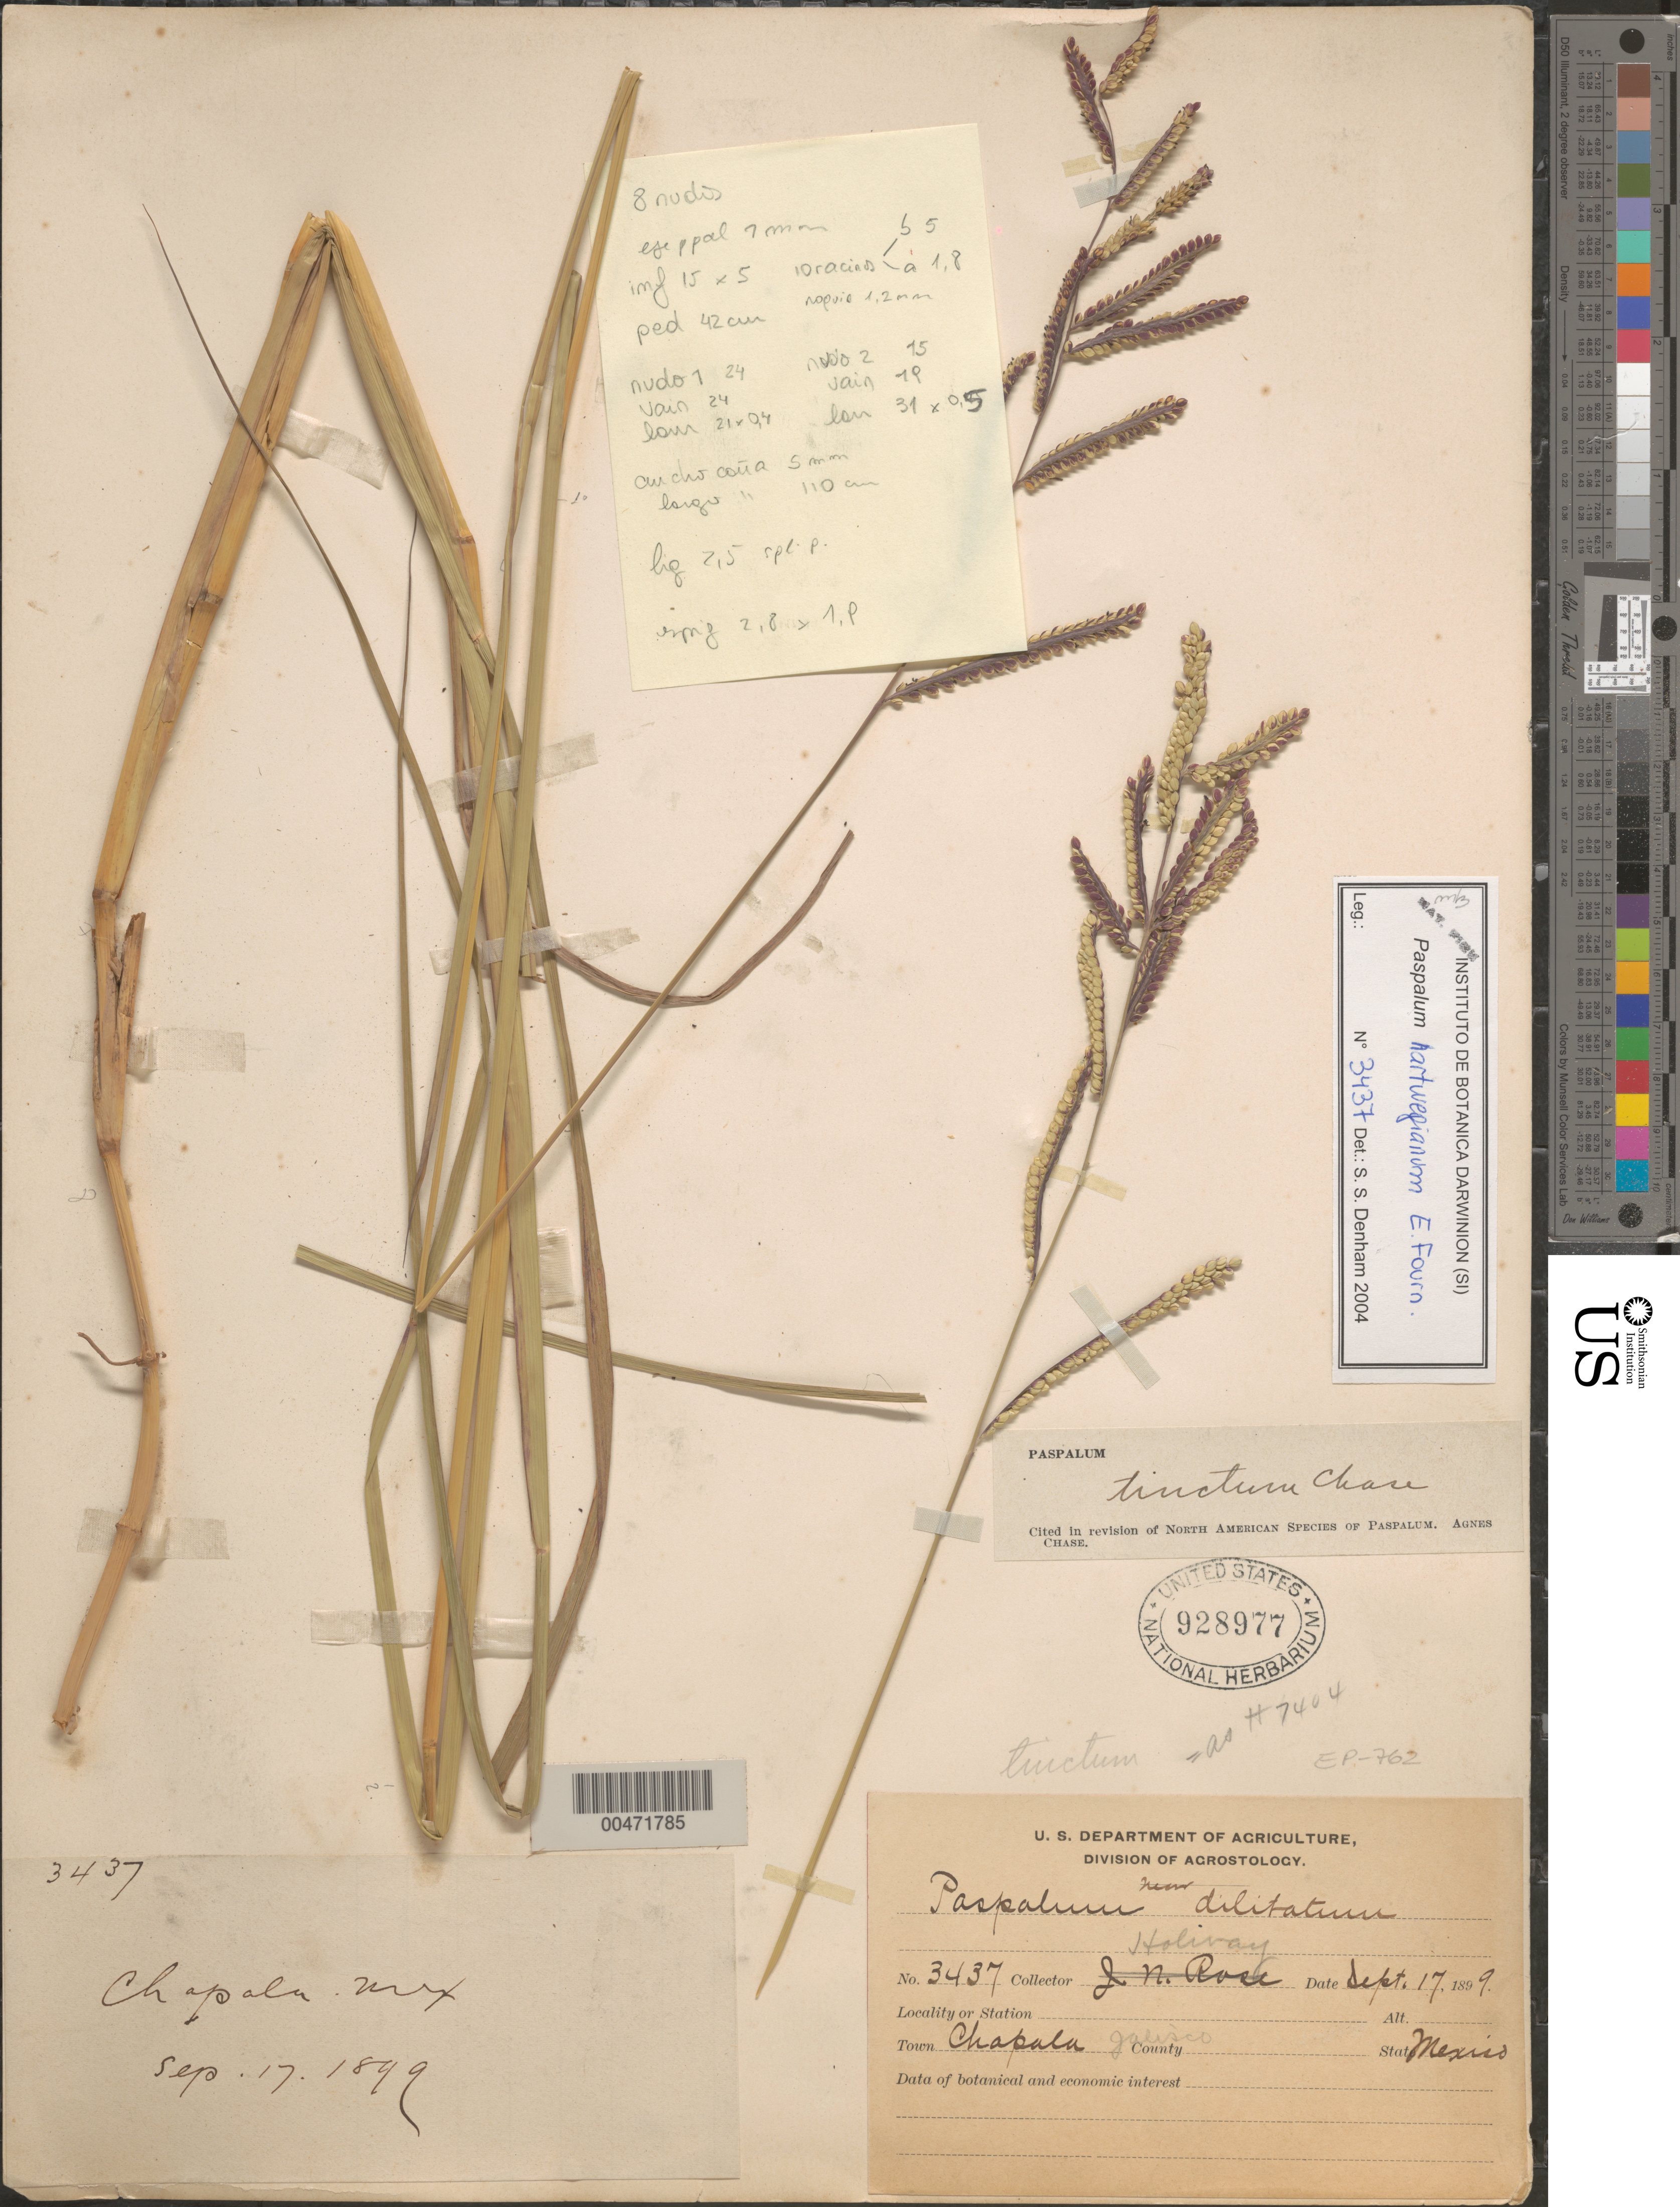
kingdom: Plantae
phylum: Tracheophyta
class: Liliopsida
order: Poales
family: Poaceae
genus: Paspalum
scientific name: Paspalum hartwegianum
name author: E. Fourn.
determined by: Denham, S. S.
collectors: -- Holway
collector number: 3437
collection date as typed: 17 Sep 1899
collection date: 1899-09-17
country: Mexico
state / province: Jalisco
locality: Chapala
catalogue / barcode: US 928977